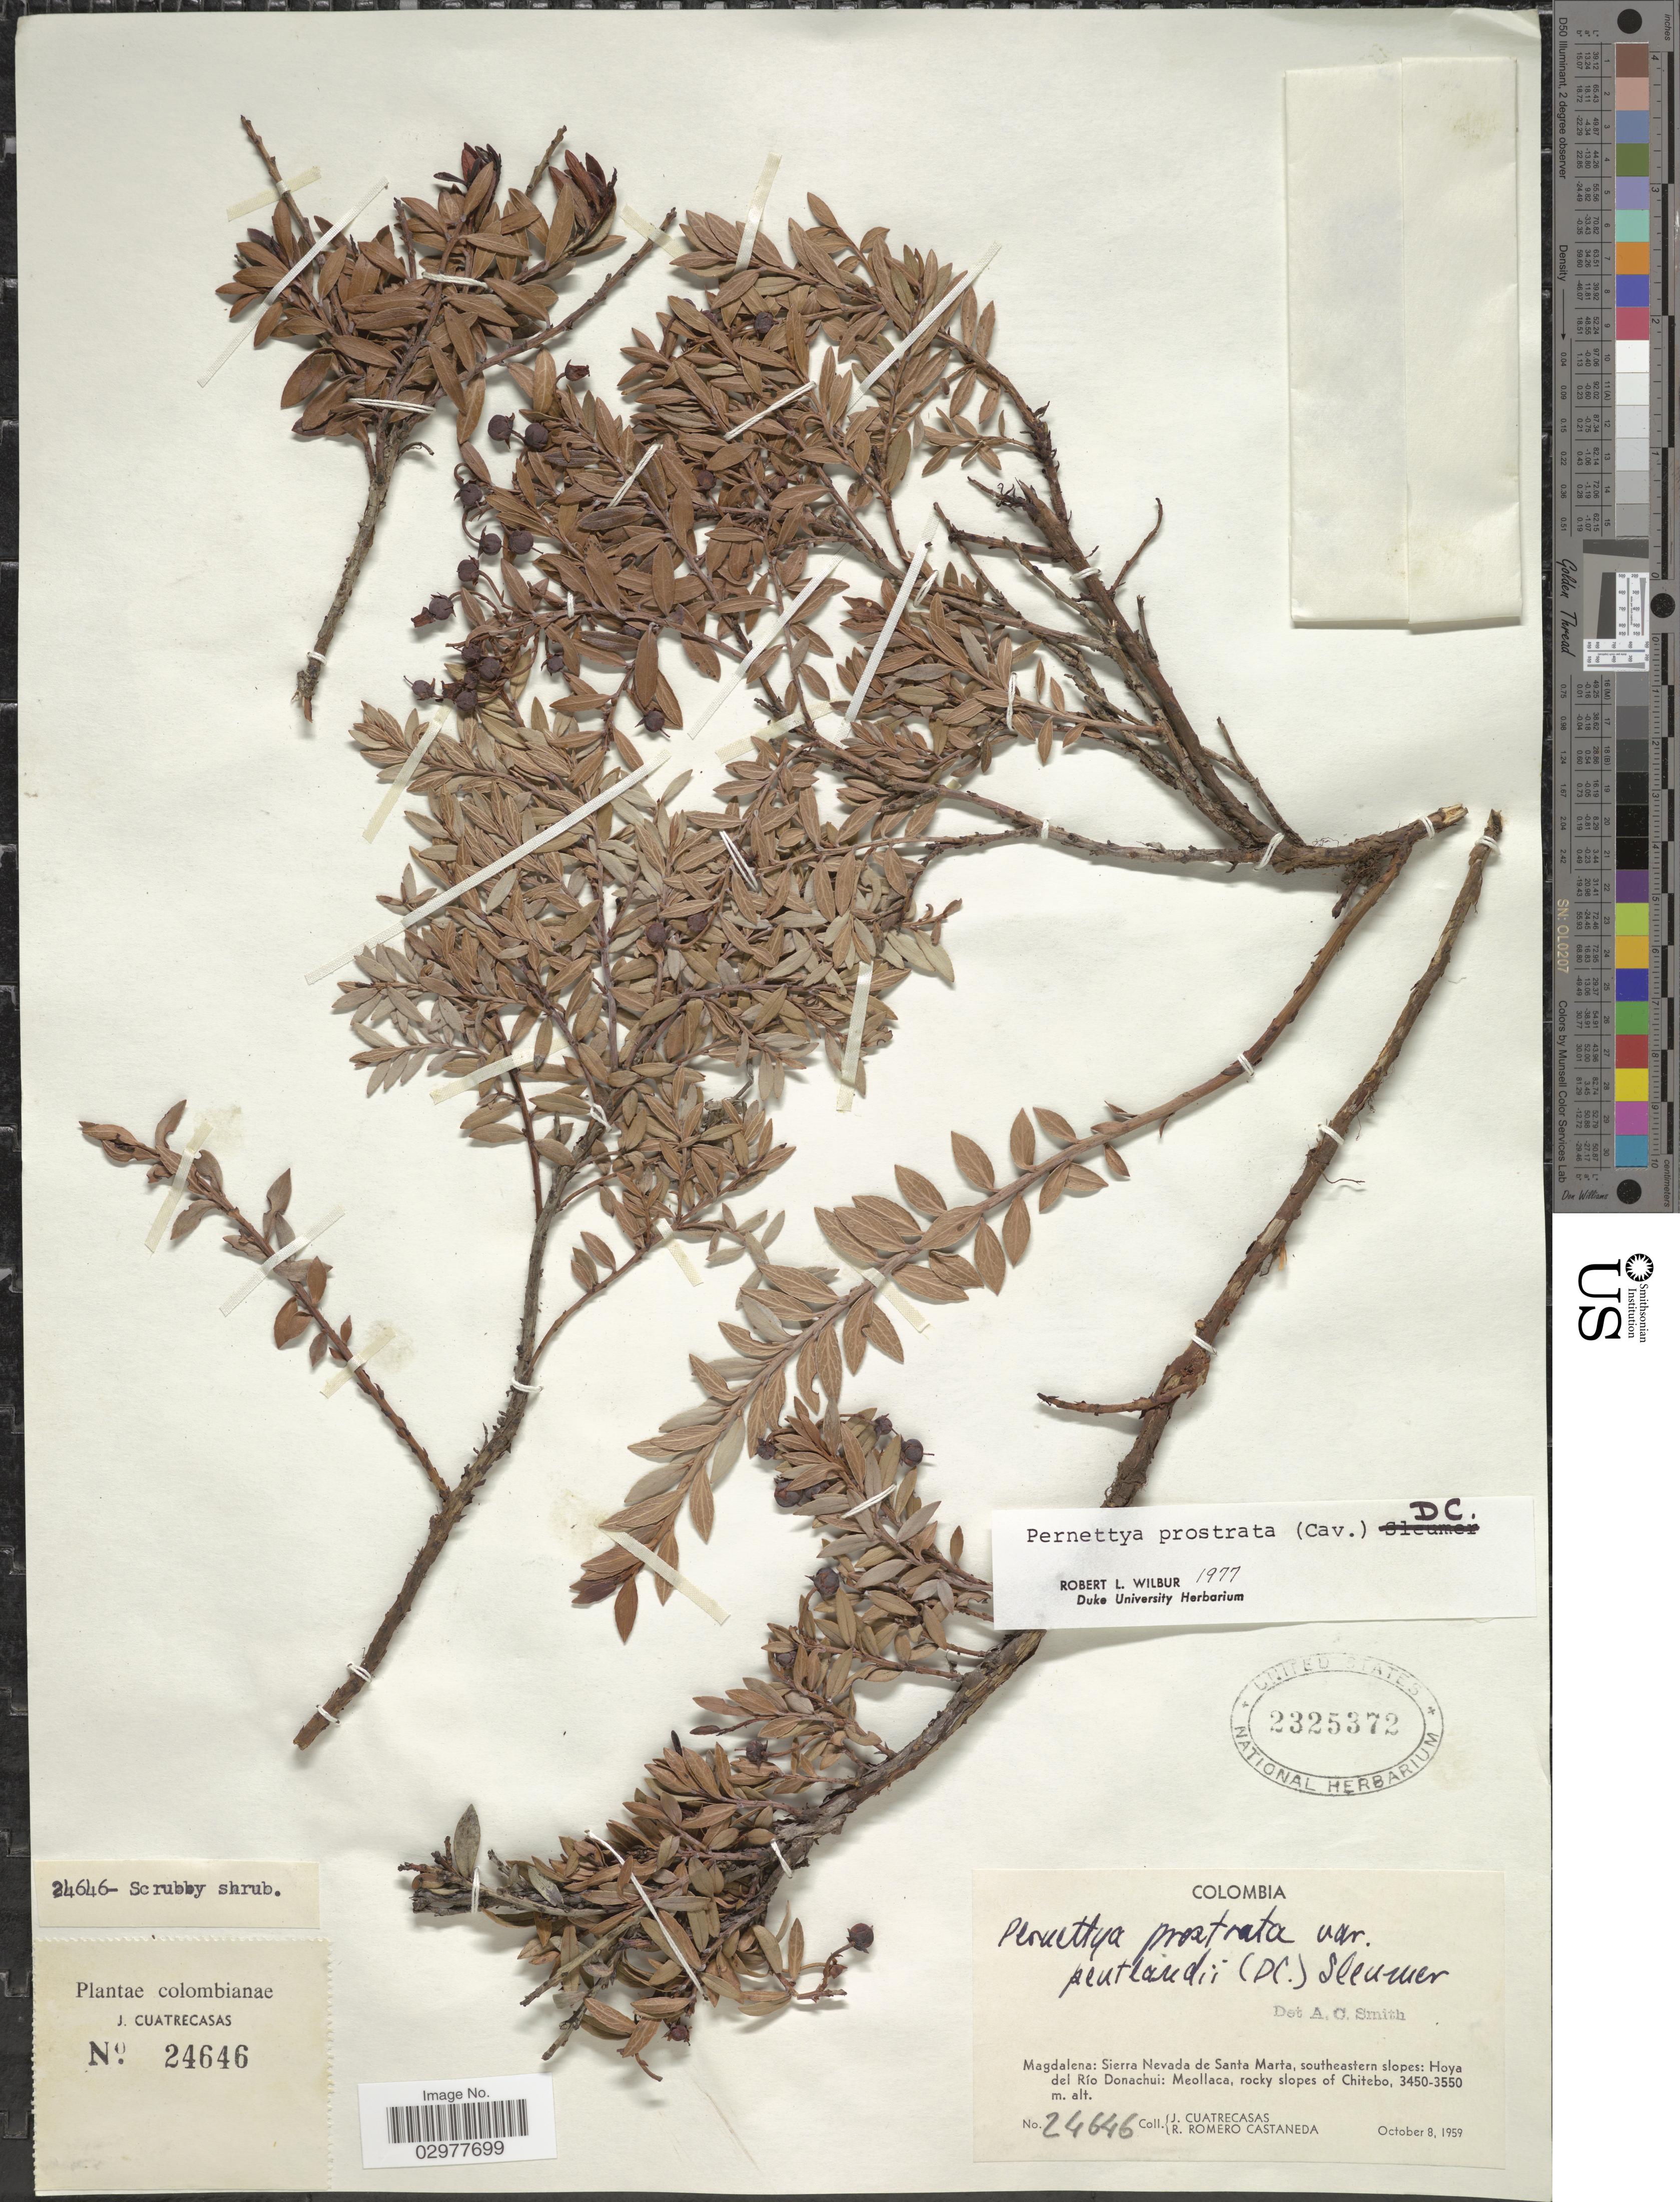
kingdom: Plantae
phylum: Tracheophyta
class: Magnoliopsida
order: Ericales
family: Ericaceae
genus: Pernettya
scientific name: Pernettya prostrata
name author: (Cav.) DC.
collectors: J. Cuatrecasas & R. Romero Castañeda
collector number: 24646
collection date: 1959-10-08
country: Colombia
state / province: Magdalena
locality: Sierra Nevada de Santa Marta, southeastern slopes: Hoya del Río Donachui: Meollaca, rocky slopes of Chitebo.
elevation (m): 3450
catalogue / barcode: US 2325372